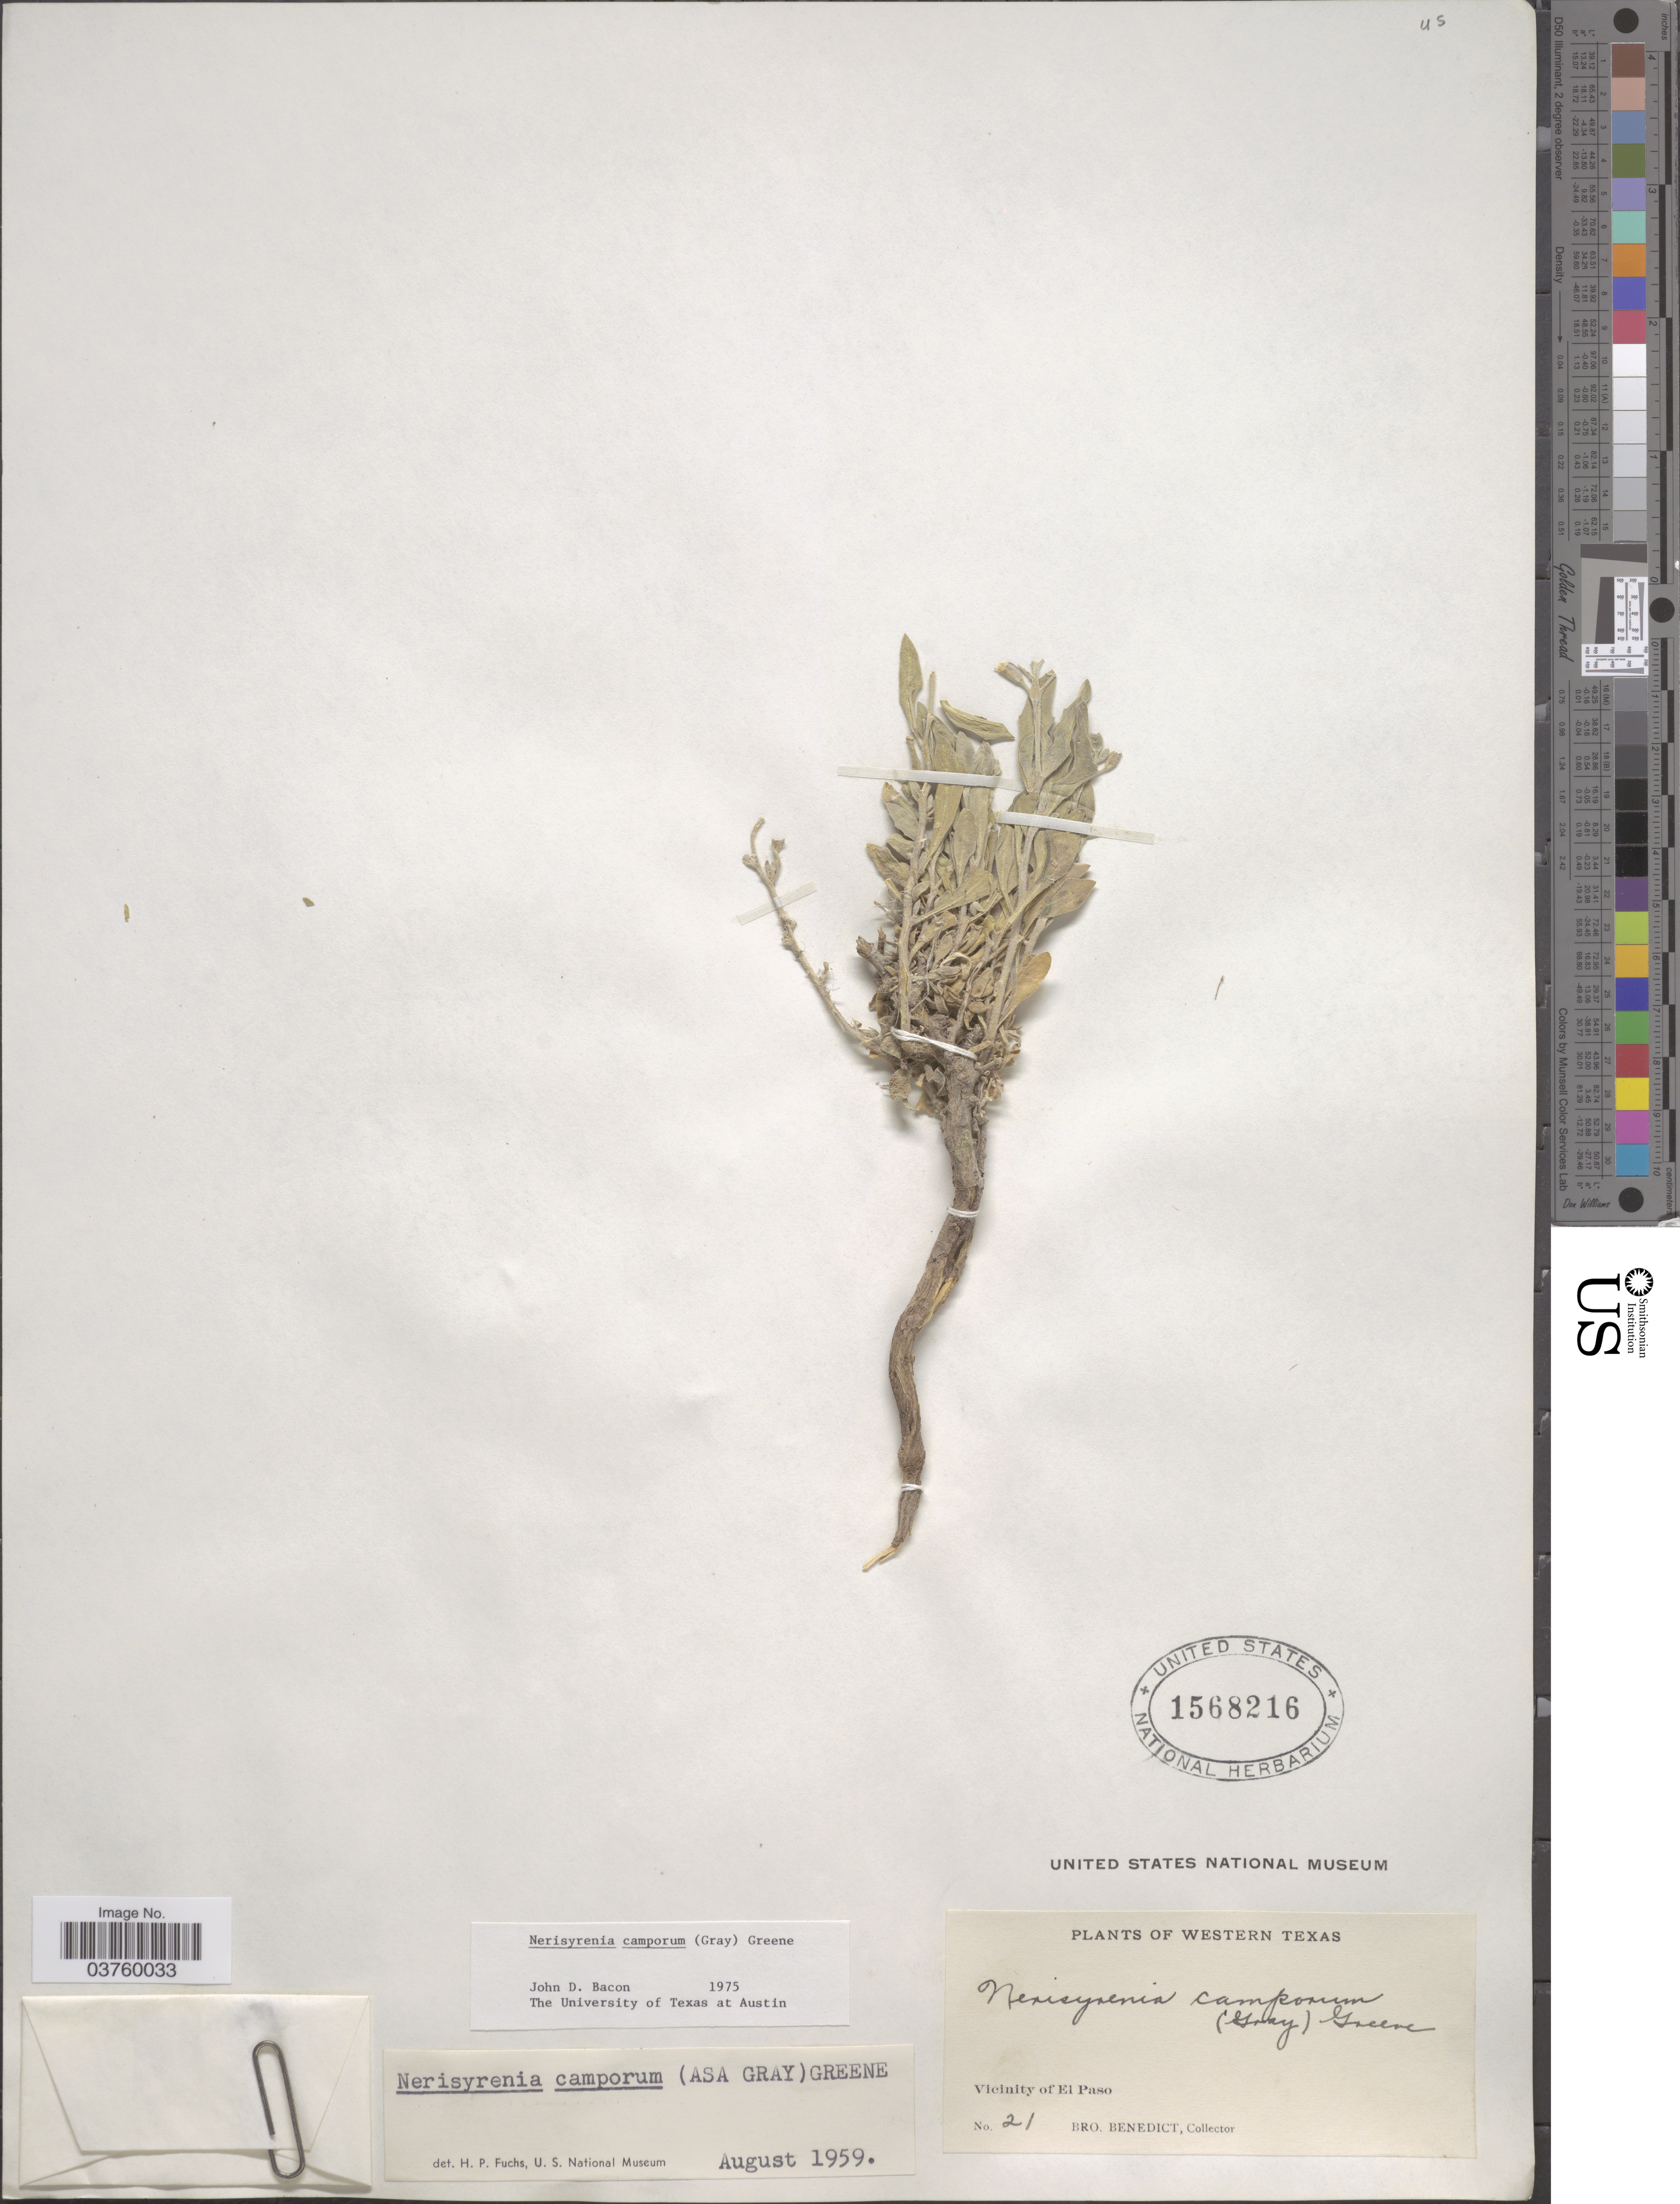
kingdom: Plantae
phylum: Tracheophyta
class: Magnoliopsida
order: Brassicales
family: Brassicaceae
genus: Nerisyrenia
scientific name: Nerisyrenia camporum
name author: (A. Gray) Greene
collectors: B. Ayers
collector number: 21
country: United States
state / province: Texas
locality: Western Texas. Vicinity of El Paso.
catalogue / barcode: US 1568216